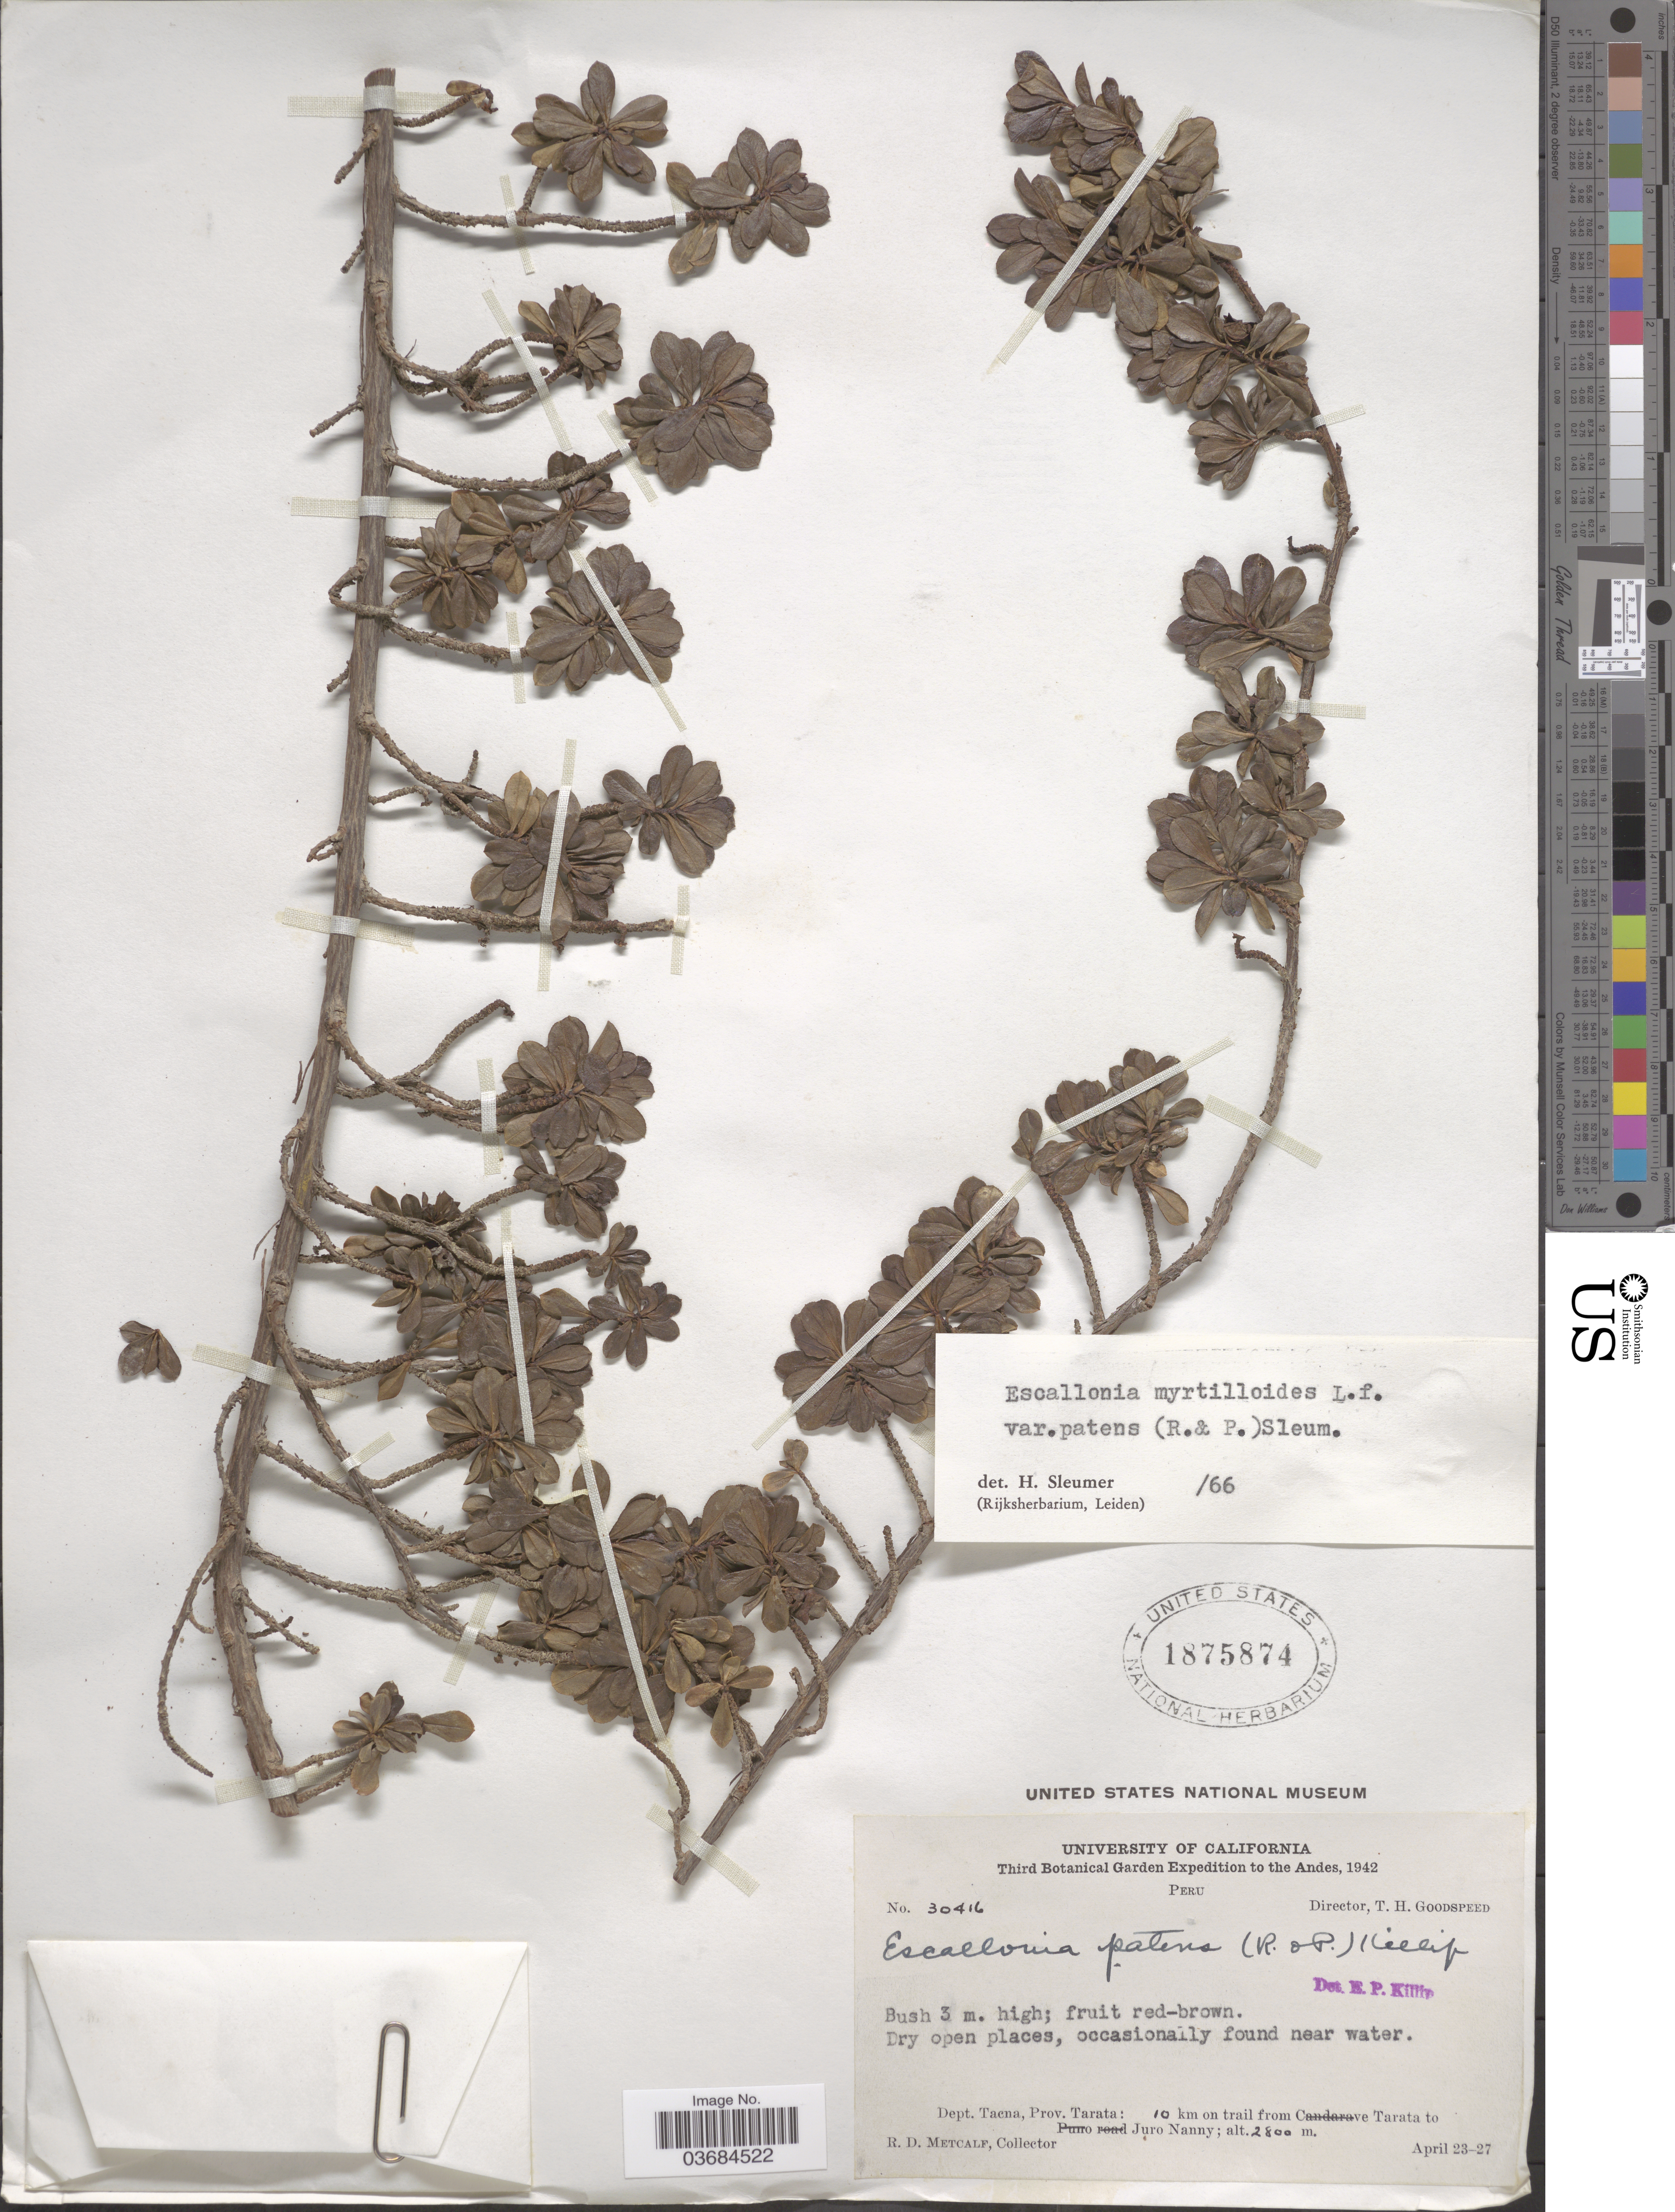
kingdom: Plantae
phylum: Tracheophyta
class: Magnoliopsida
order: Escalloniales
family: Escalloniaceae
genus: Escallonia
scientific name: Escallonia myrtilloides var. patens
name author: (Ruiz & Pavón) Sleumer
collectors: R. D. Metcalf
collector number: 30416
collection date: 1942-04-23/1942-04-27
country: Peru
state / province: Tacna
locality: Dry open places, occasionally found near water. Dept. Tacna, Prov. Tarata: 10 km on trail from Tarata to Juro Nanny.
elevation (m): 2800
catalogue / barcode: US 1875874